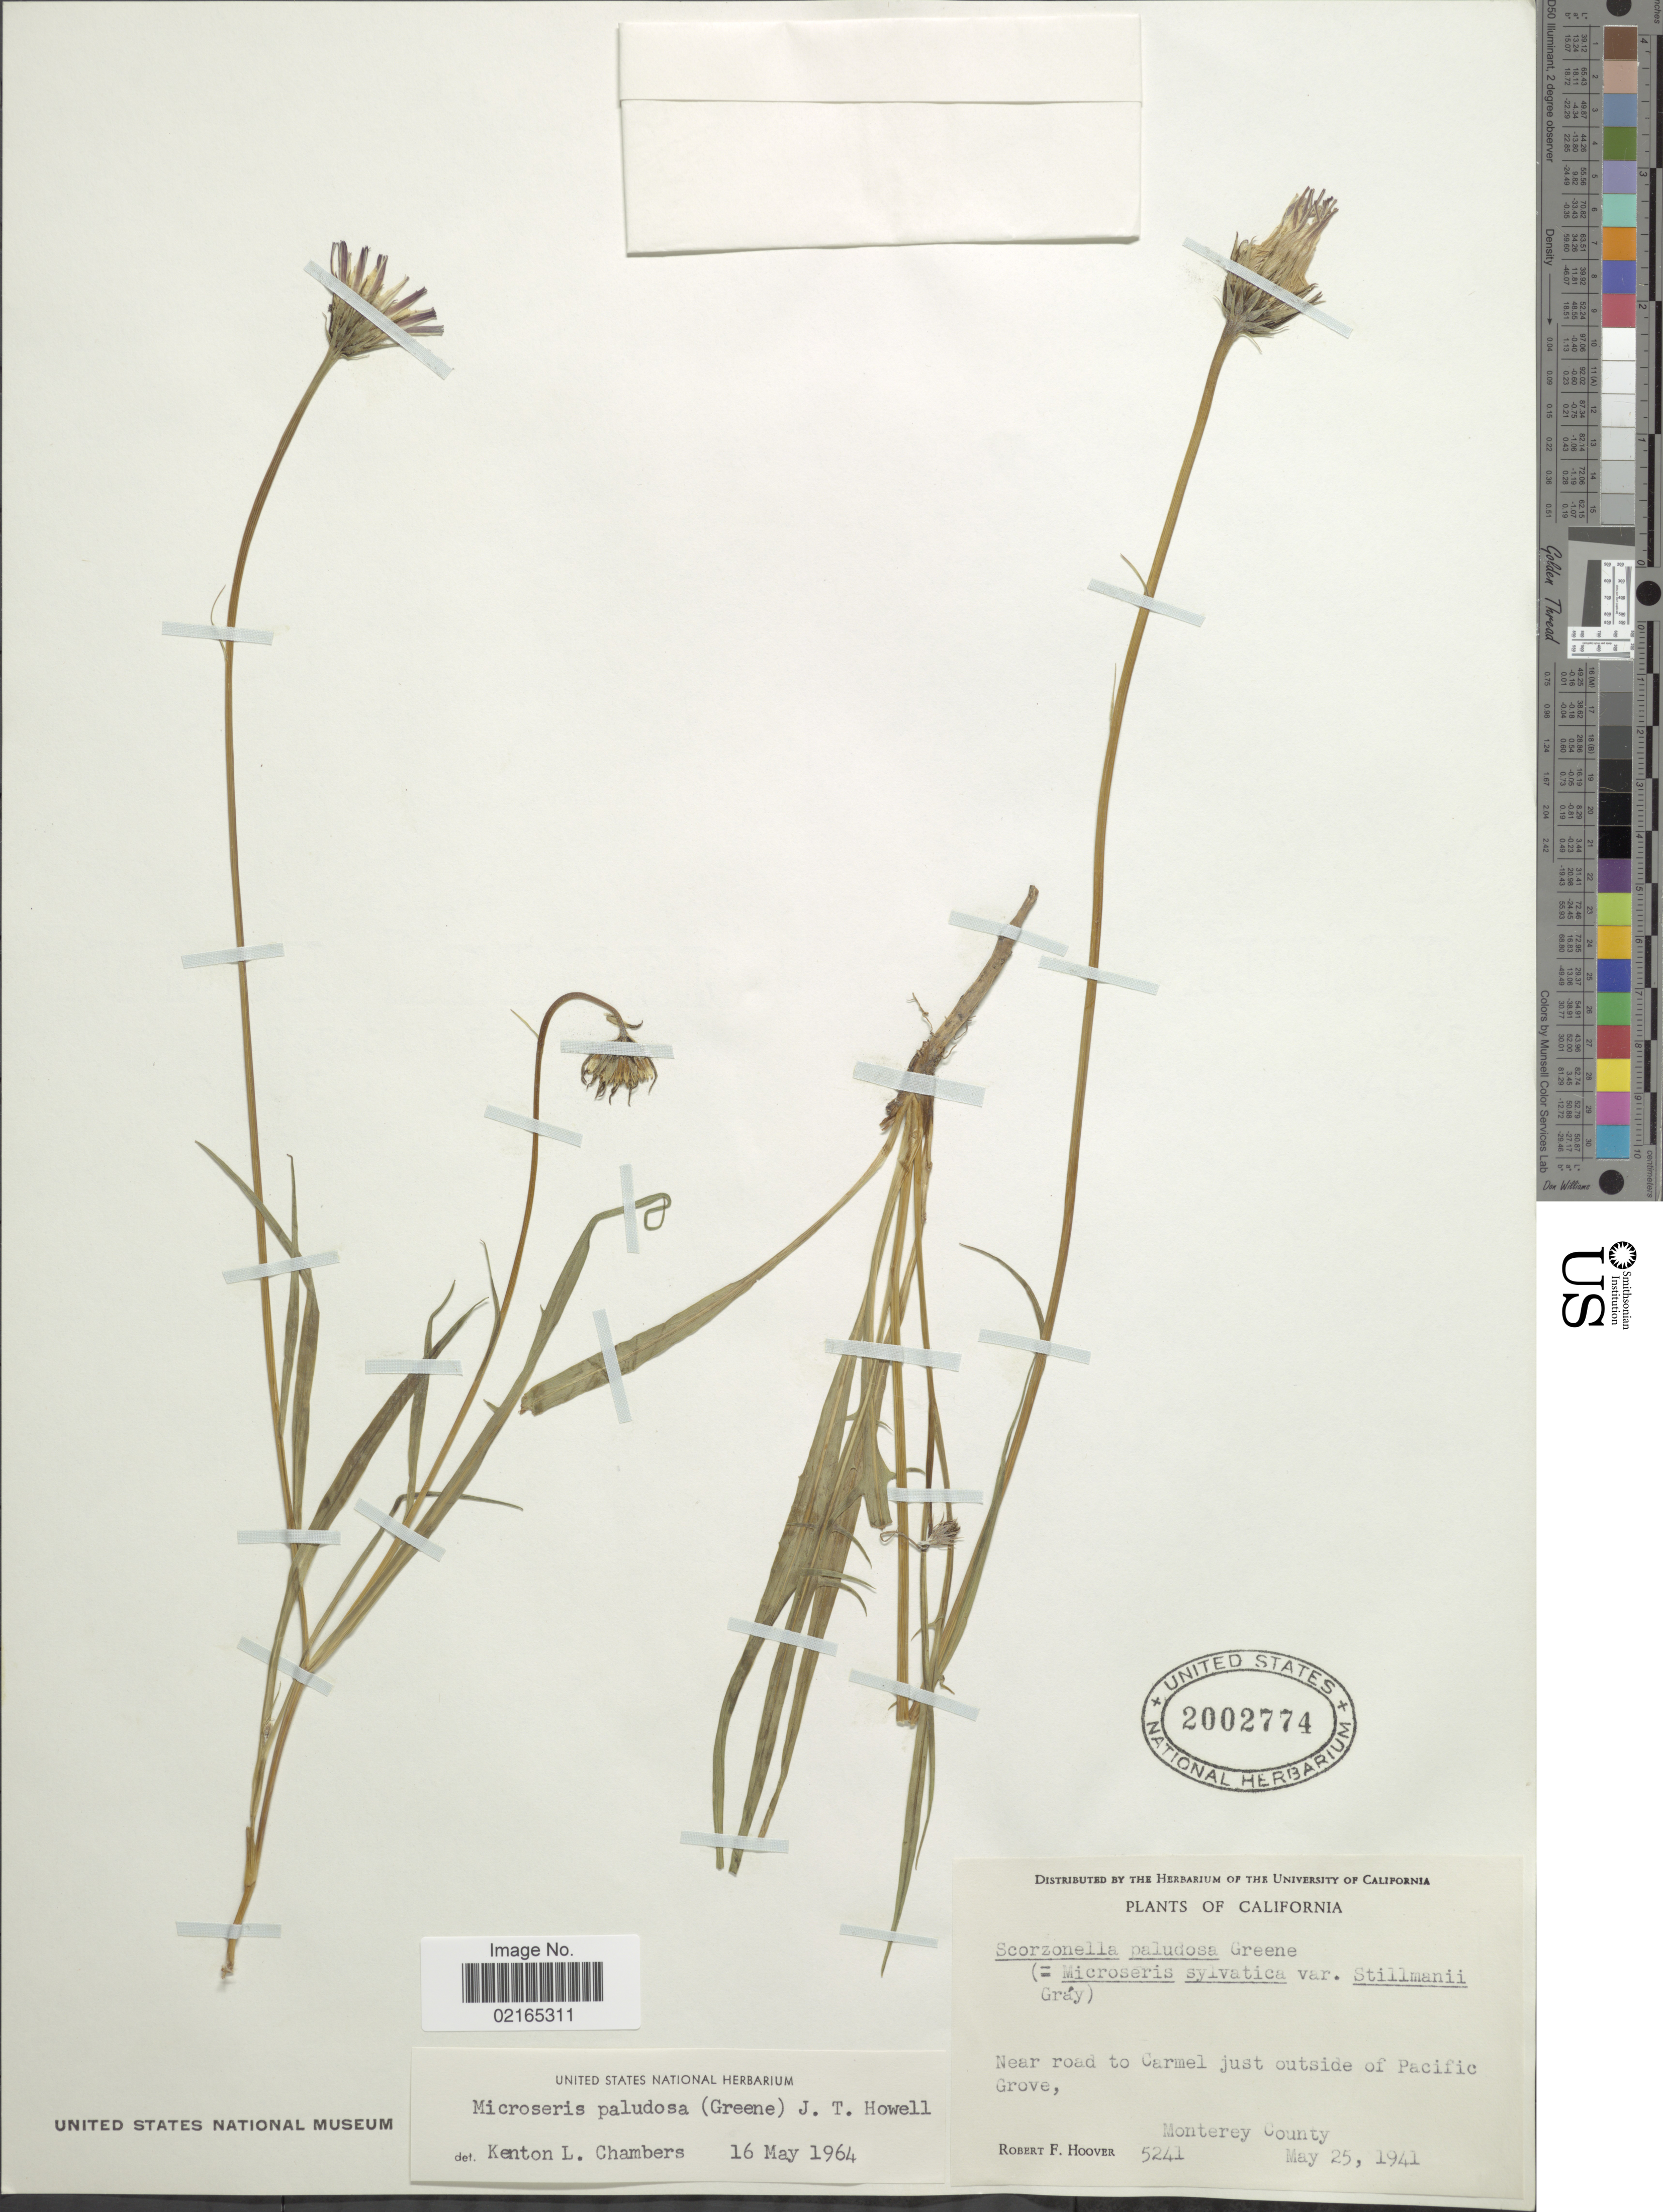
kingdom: Plantae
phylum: Tracheophyta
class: Magnoliopsida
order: Asterales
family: Asteraceae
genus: Microseris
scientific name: Microseris paludosa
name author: (Greene) J.T. Howell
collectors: R. F. Hoover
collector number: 5241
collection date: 1941-05-25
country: United States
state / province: California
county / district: Monterey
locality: Near road to Carmel just outside of Pacific Grove, Monterey County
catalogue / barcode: US 2002774